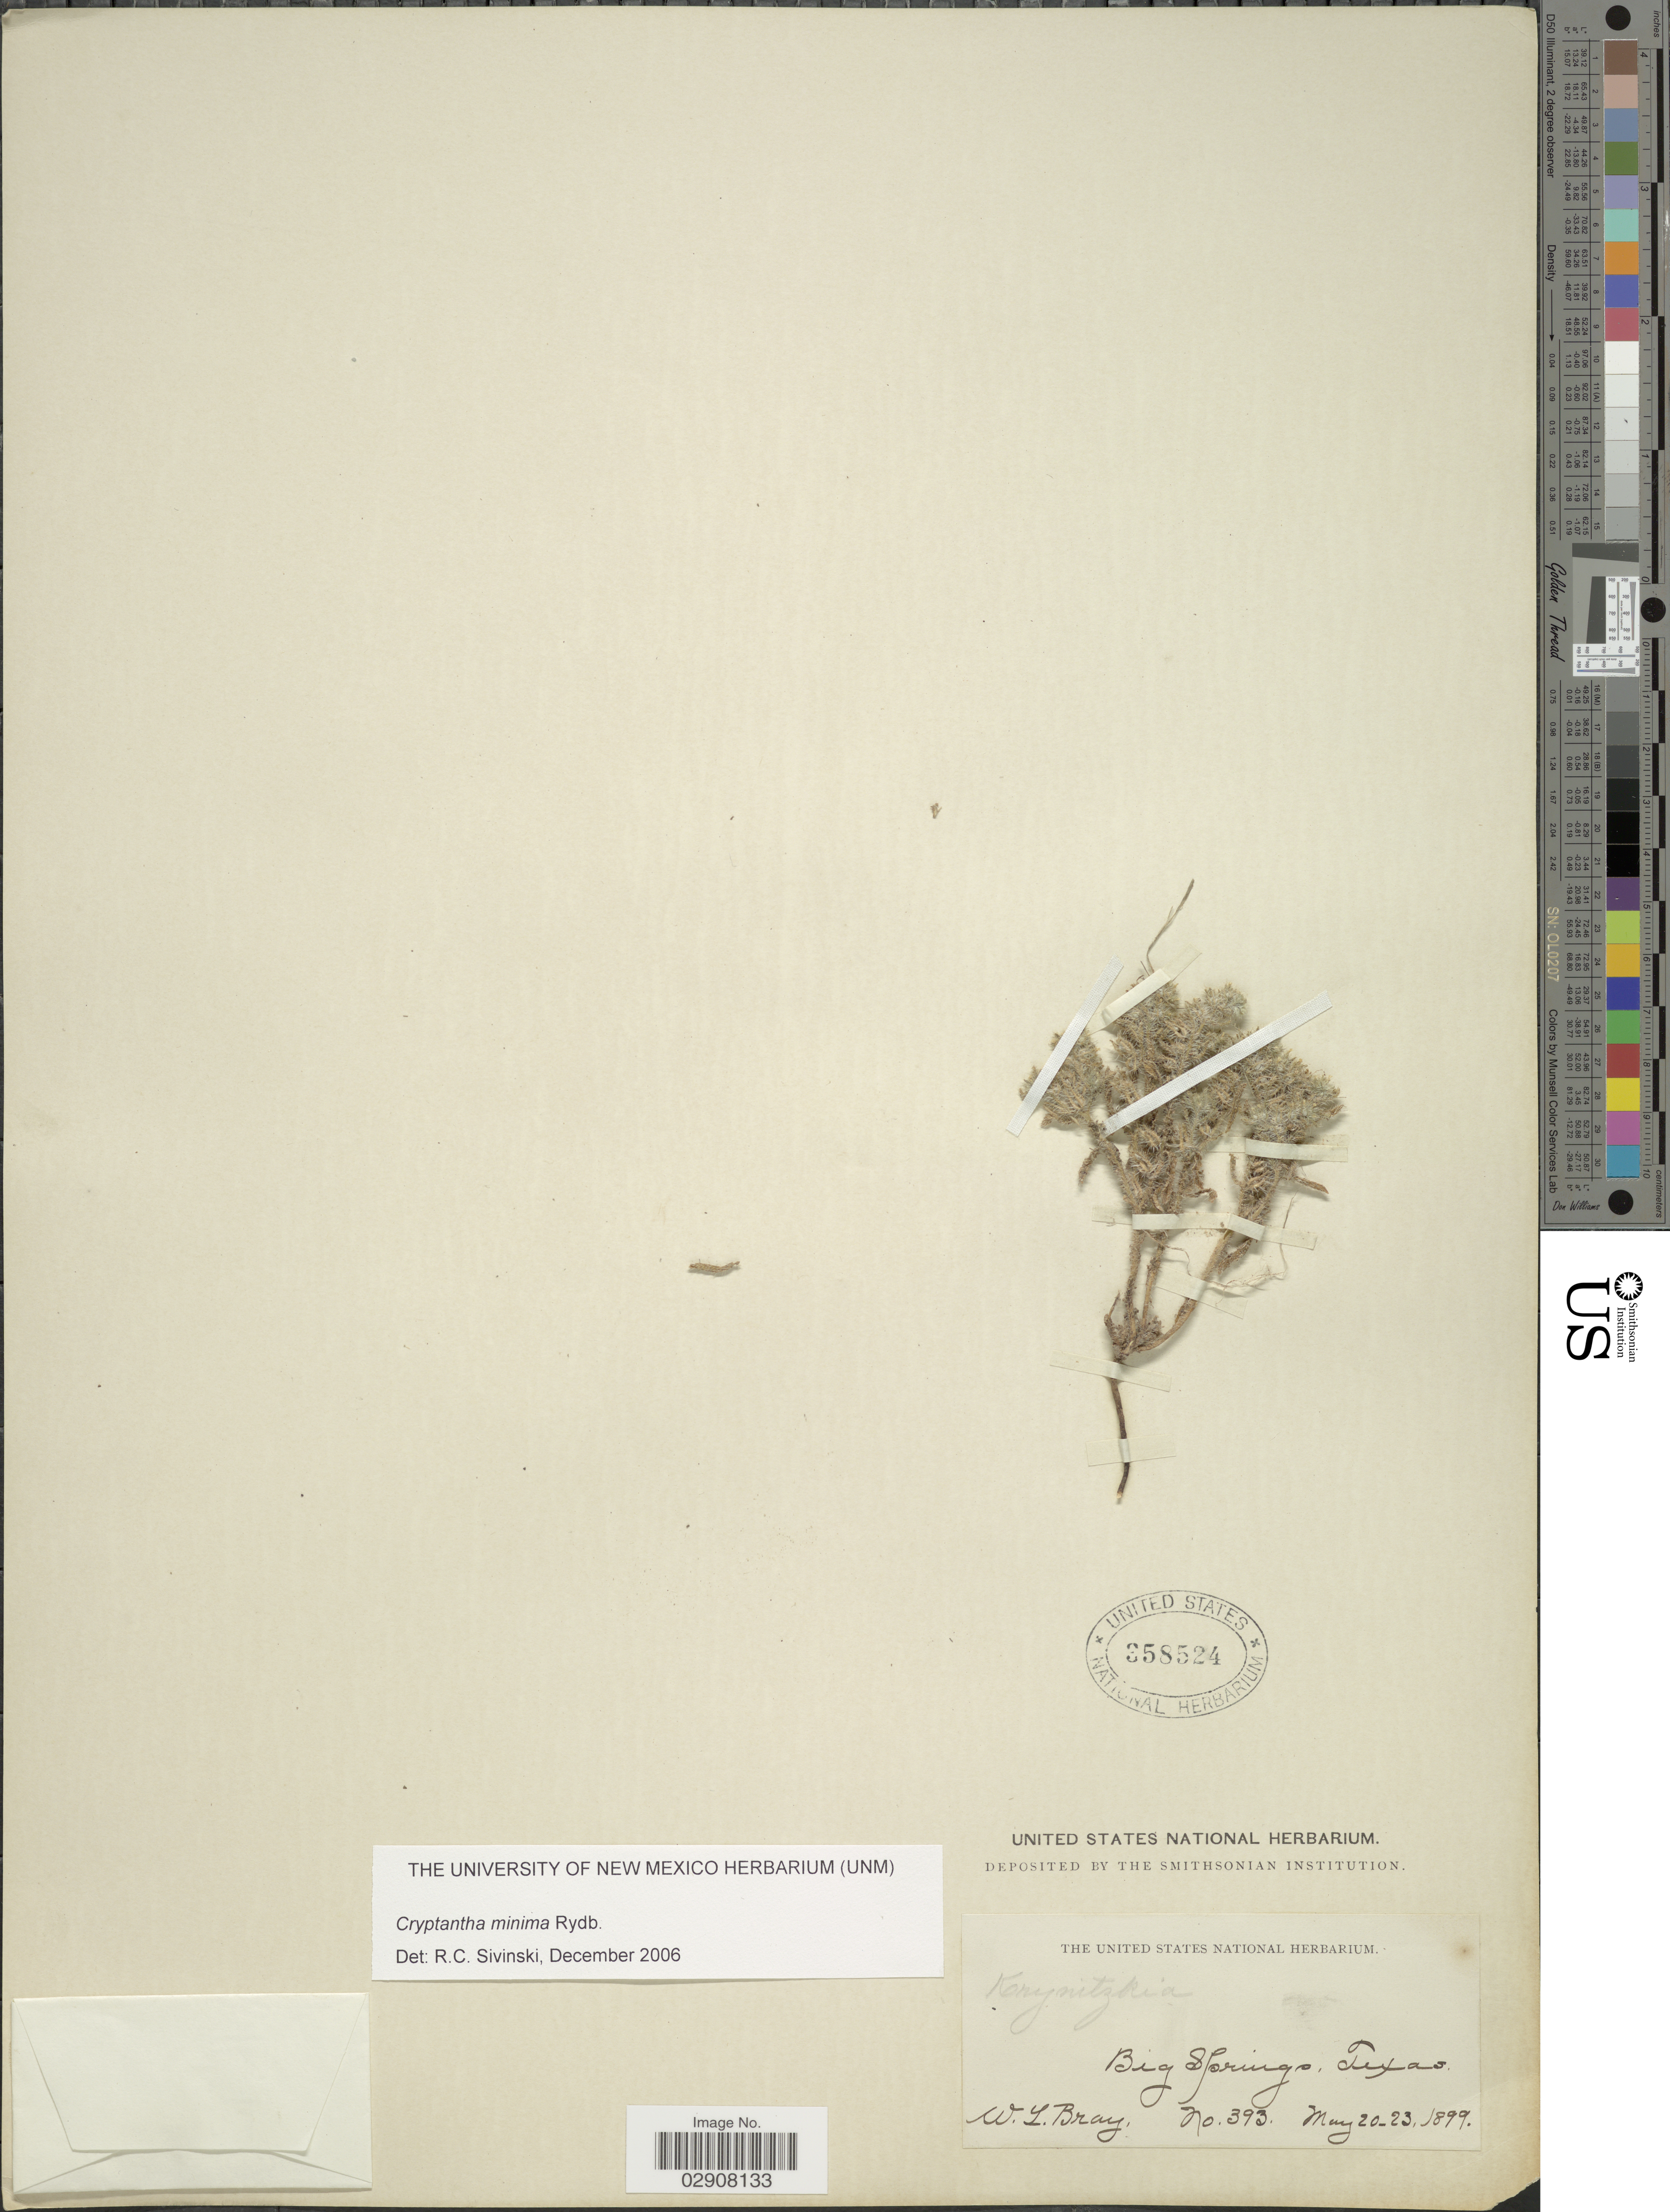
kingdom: Plantae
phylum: Tracheophyta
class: Magnoliopsida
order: Boraginales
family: Boraginaceae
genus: Cryptantha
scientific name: Cryptantha minima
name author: Rydb.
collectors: W. L. Bray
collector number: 393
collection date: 1899-05-20/1899-05-23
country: United States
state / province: Texas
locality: Big Springs.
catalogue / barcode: US 358524